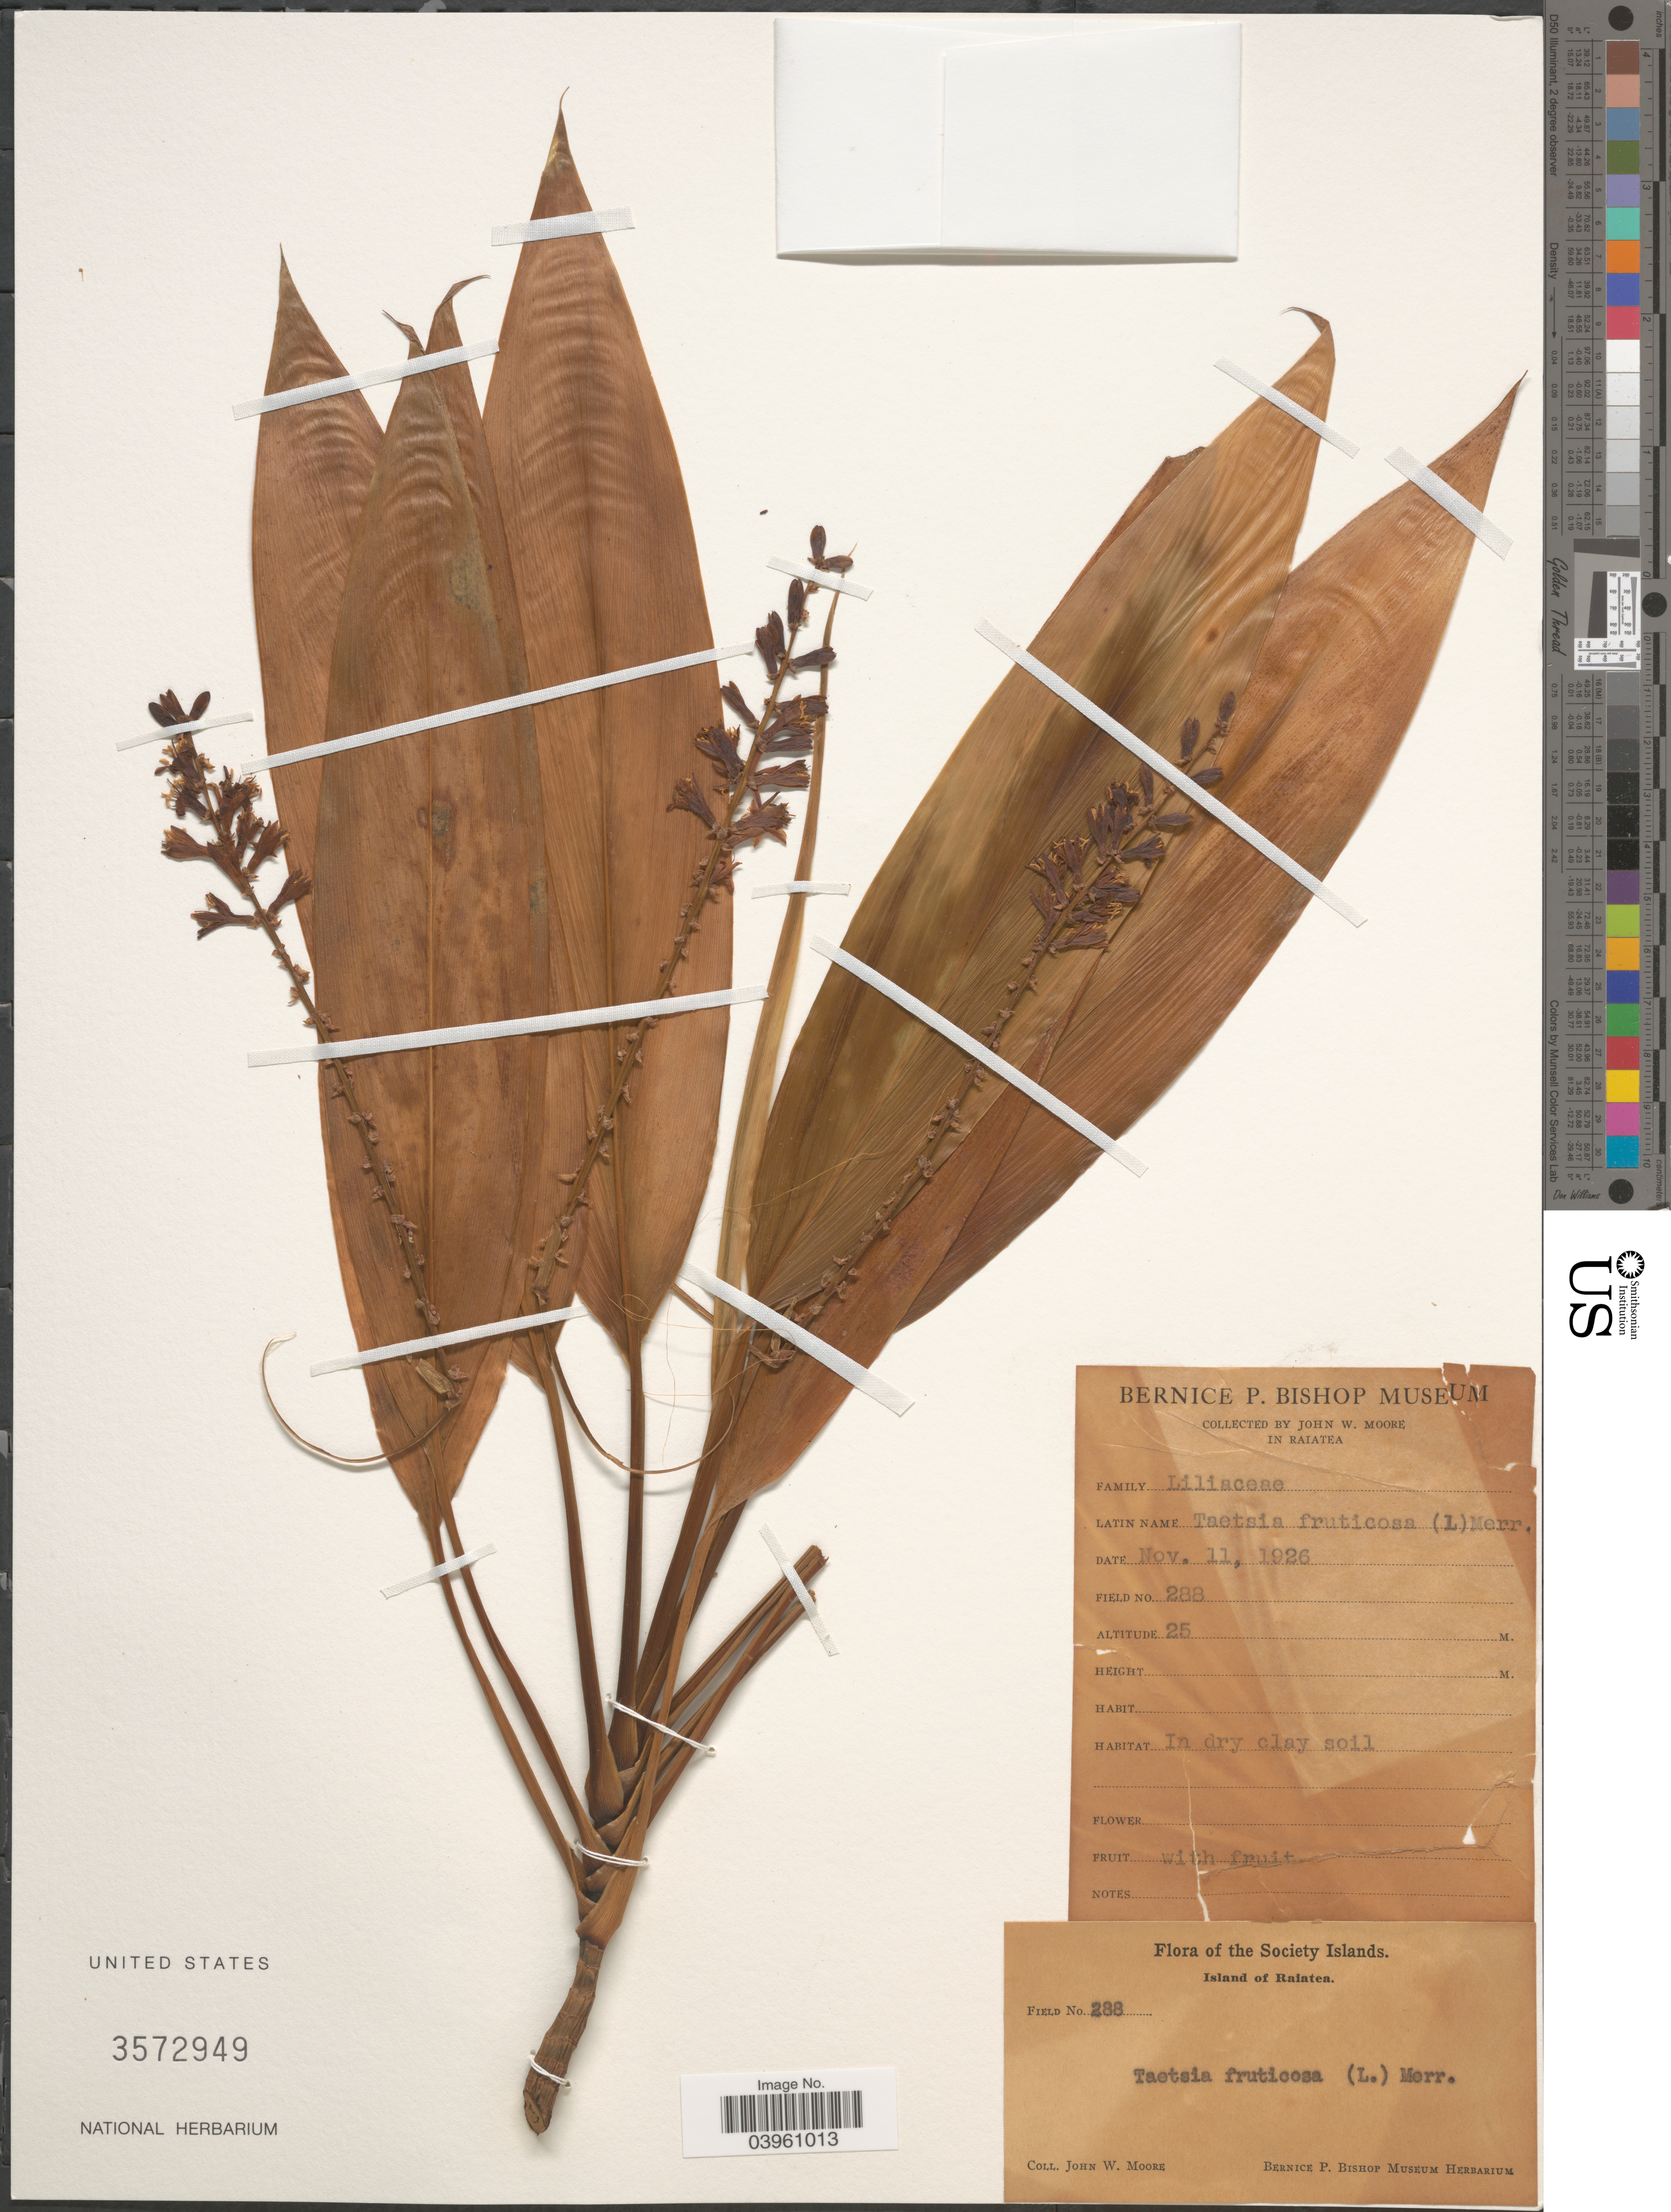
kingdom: Plantae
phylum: Tracheophyta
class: Liliopsida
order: Asparagales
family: Asparagaceae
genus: Cordyline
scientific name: Cordyline fruticosa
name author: (L.) A. Chev.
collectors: J. Moore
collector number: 288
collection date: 1926-11-11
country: French Polynesia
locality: The Society Islands. Island of Raiatea.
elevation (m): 25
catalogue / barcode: US 3572949